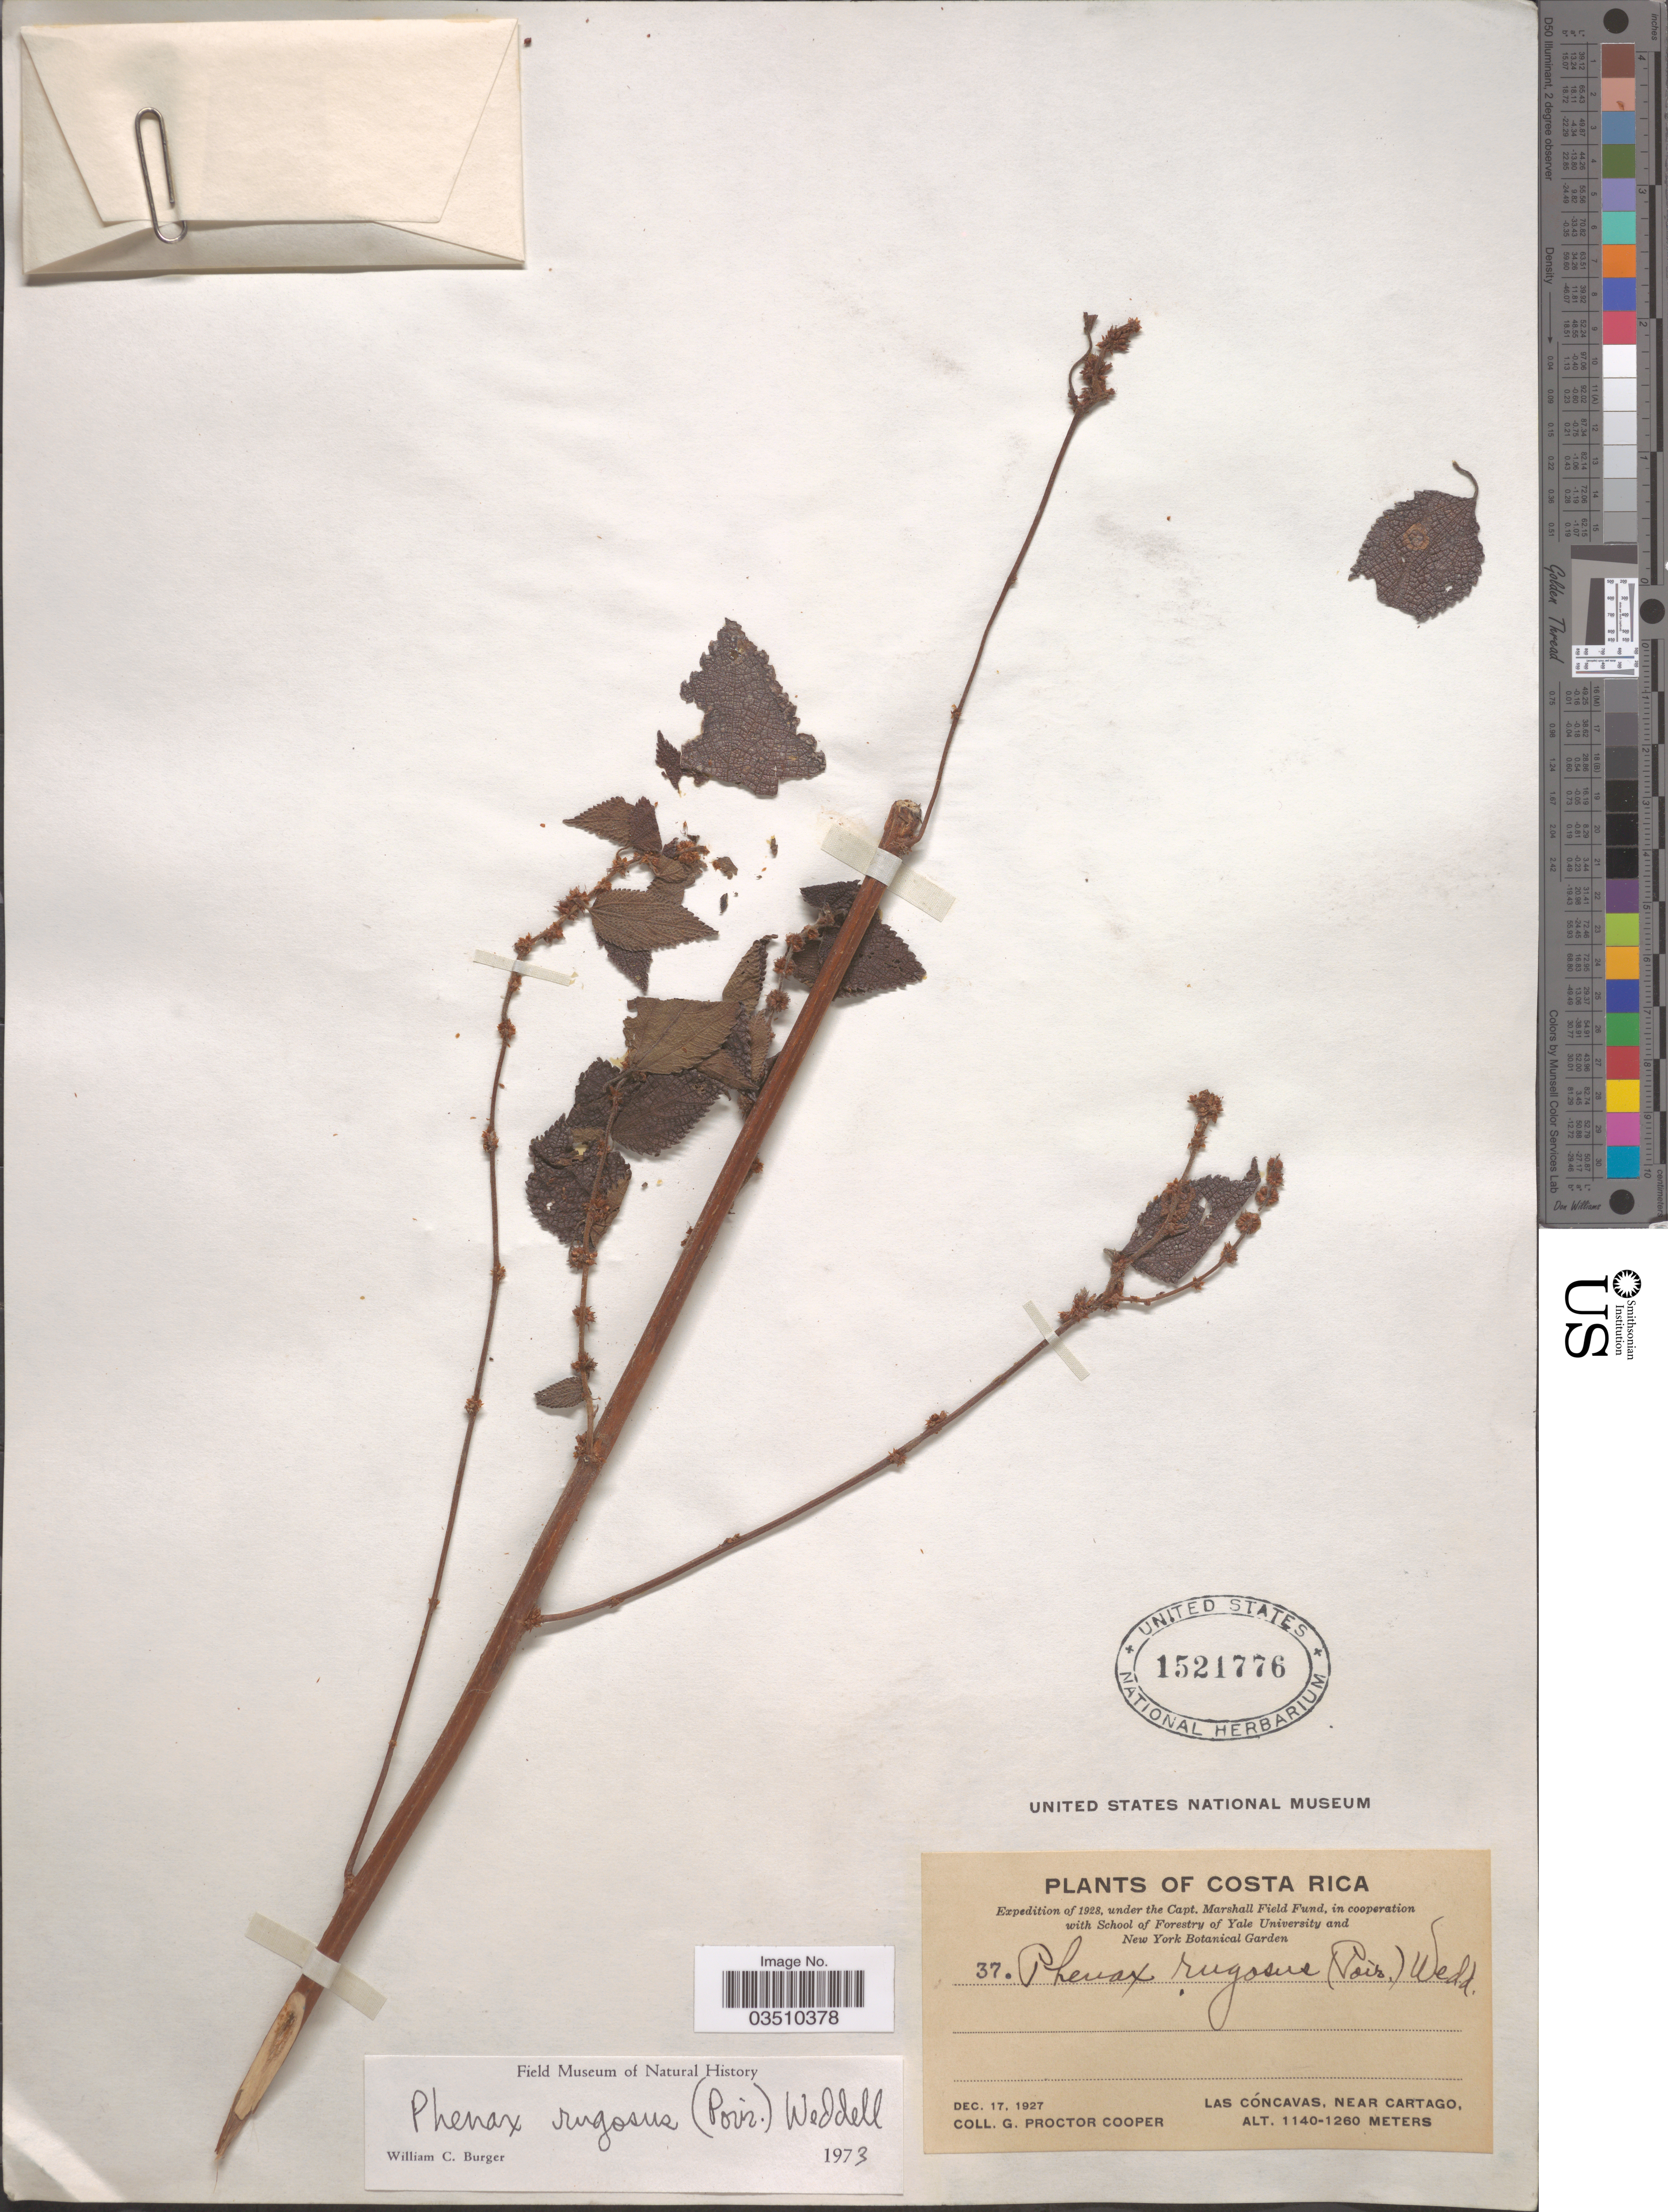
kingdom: Plantae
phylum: Tracheophyta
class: Magnoliopsida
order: Rosales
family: Urticaceae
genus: Phenax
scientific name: Phenax rugosus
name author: (Poir.) Wedd.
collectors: G. Cooper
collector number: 37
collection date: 1927-12-17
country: Costa Rica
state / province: Cartago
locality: Las Cónvacas, near Cartago.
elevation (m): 1140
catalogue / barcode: US 1521776